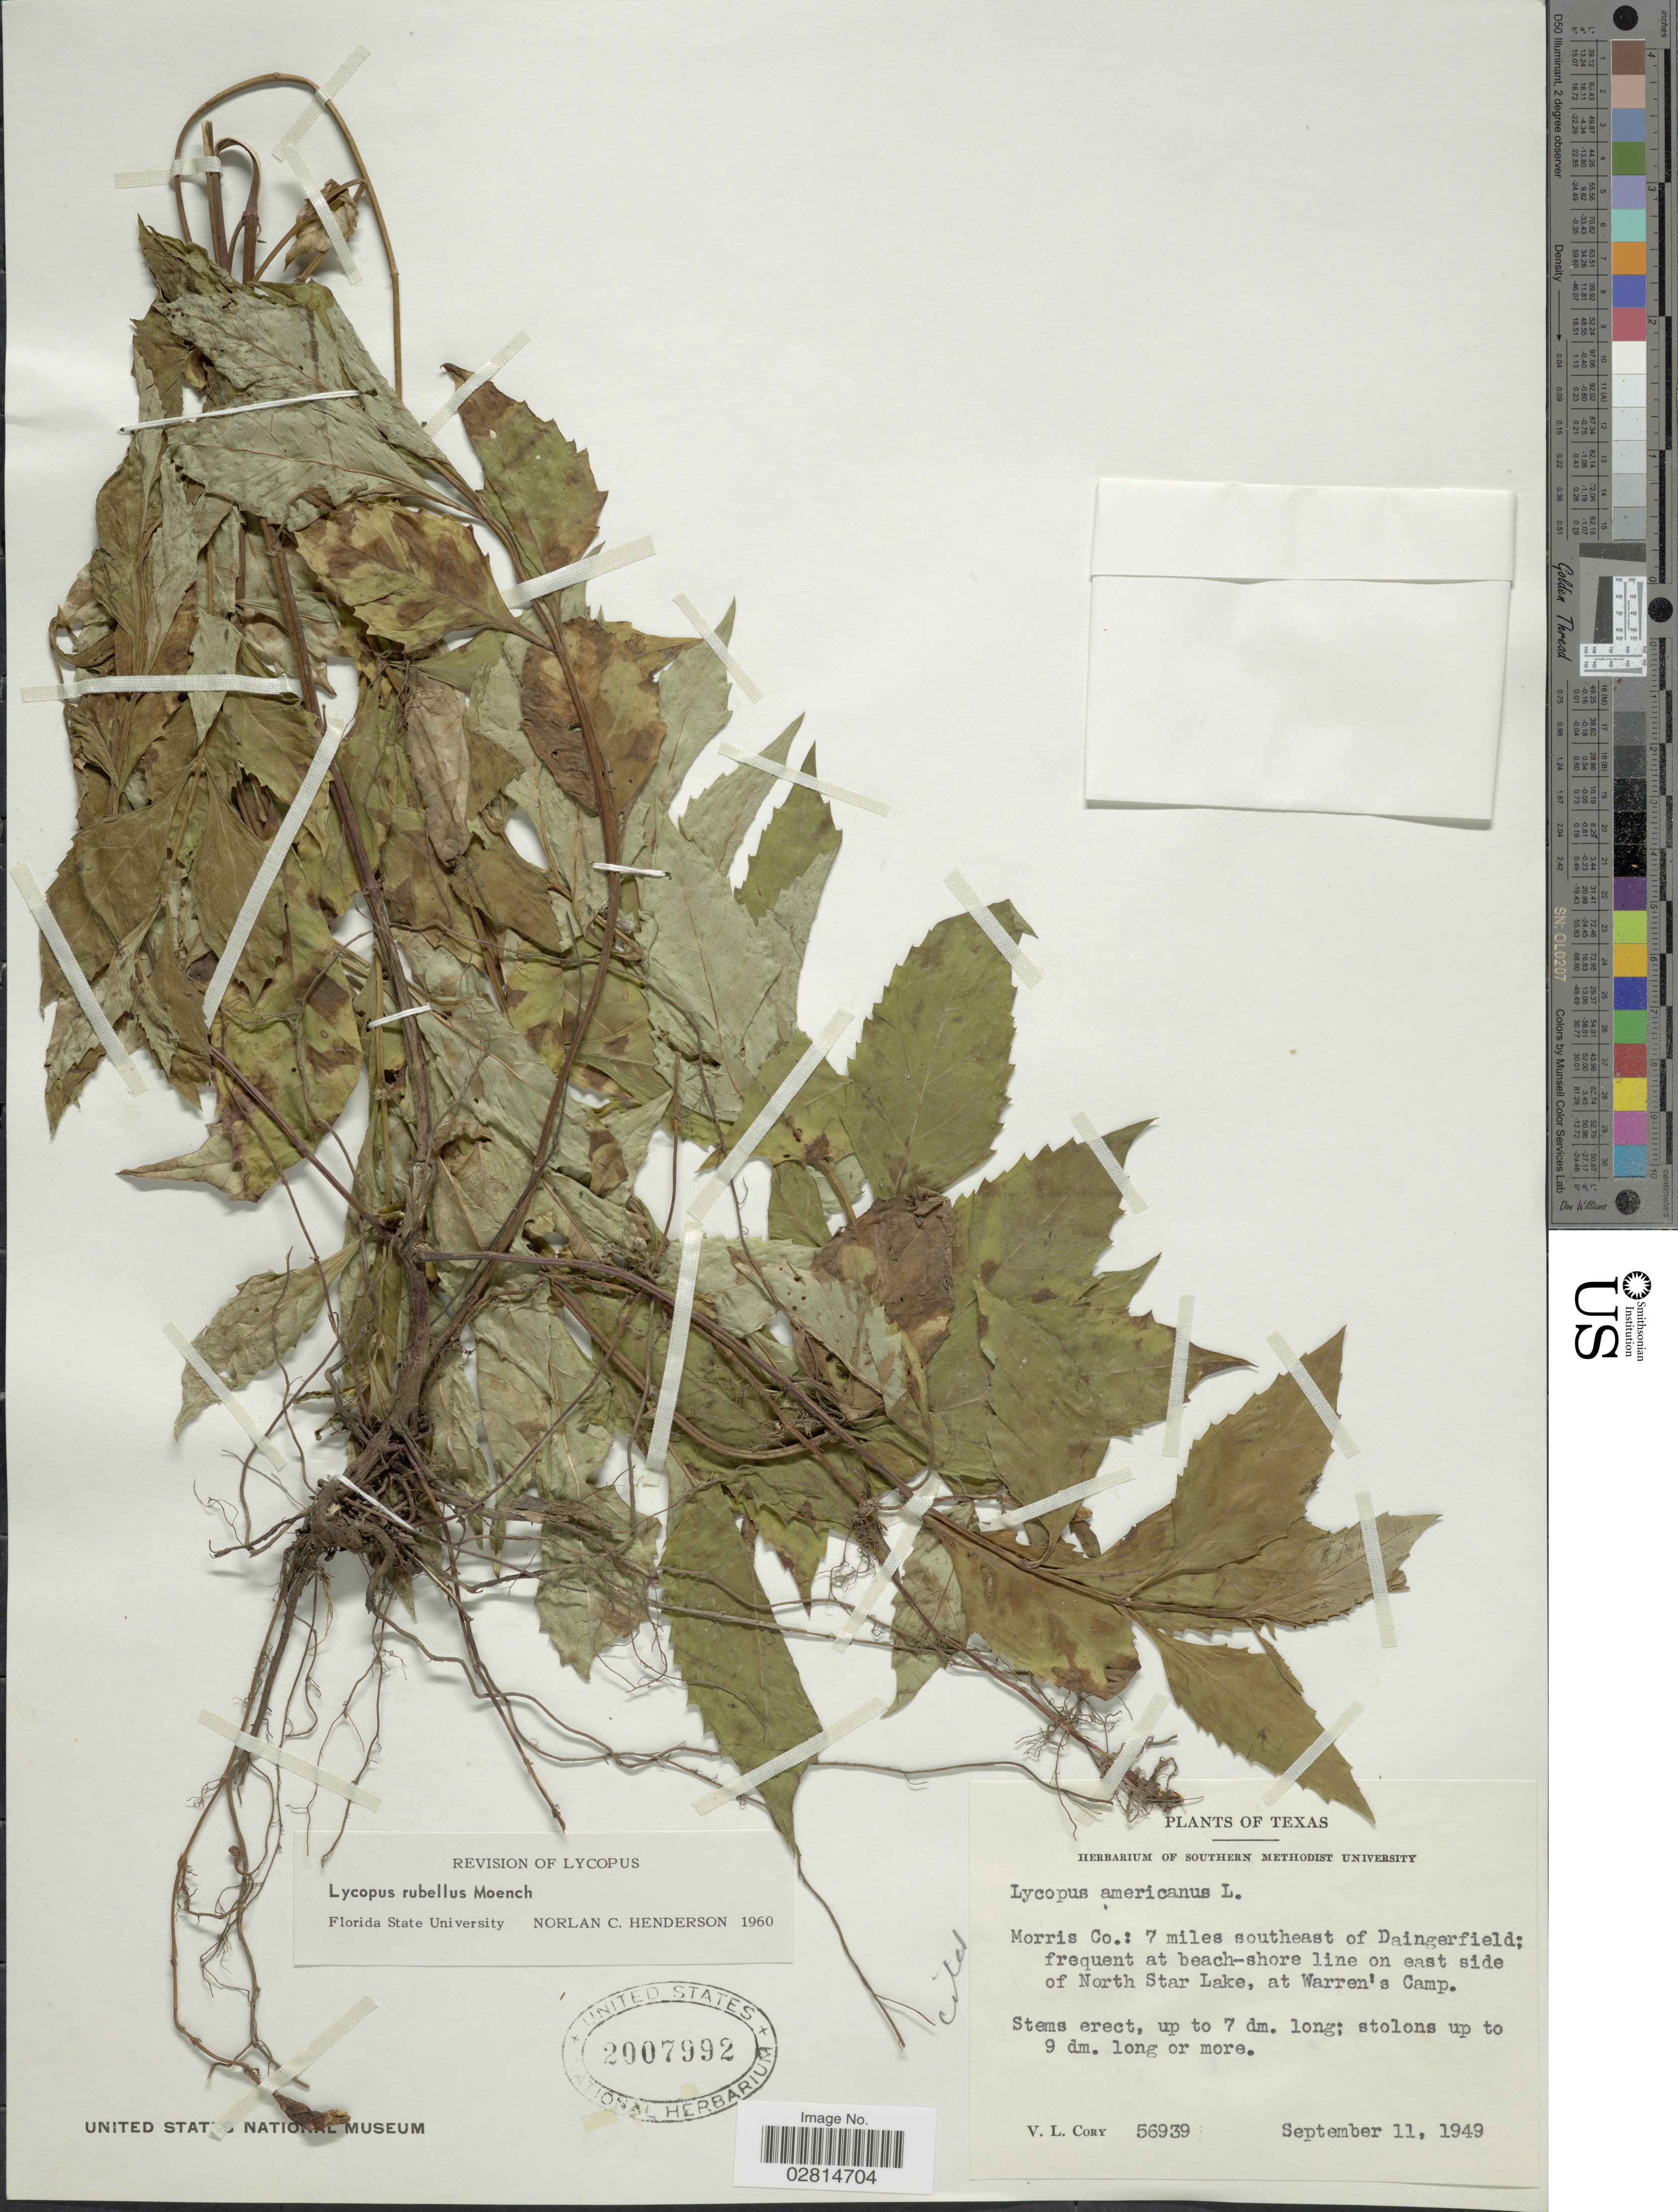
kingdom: Plantae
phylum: Tracheophyta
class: Magnoliopsida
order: Lamiales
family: Lamiaceae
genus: Lycopus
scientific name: Lycopus rubellus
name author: Moench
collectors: V. Cory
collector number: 56939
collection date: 1949-09-11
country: United States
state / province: Texas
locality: Morris Co.: 7 miles southeast of Daingerfield; frequent at beach-shore line on east side of North Star Lake, at Warren's Camp.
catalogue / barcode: US 2007992